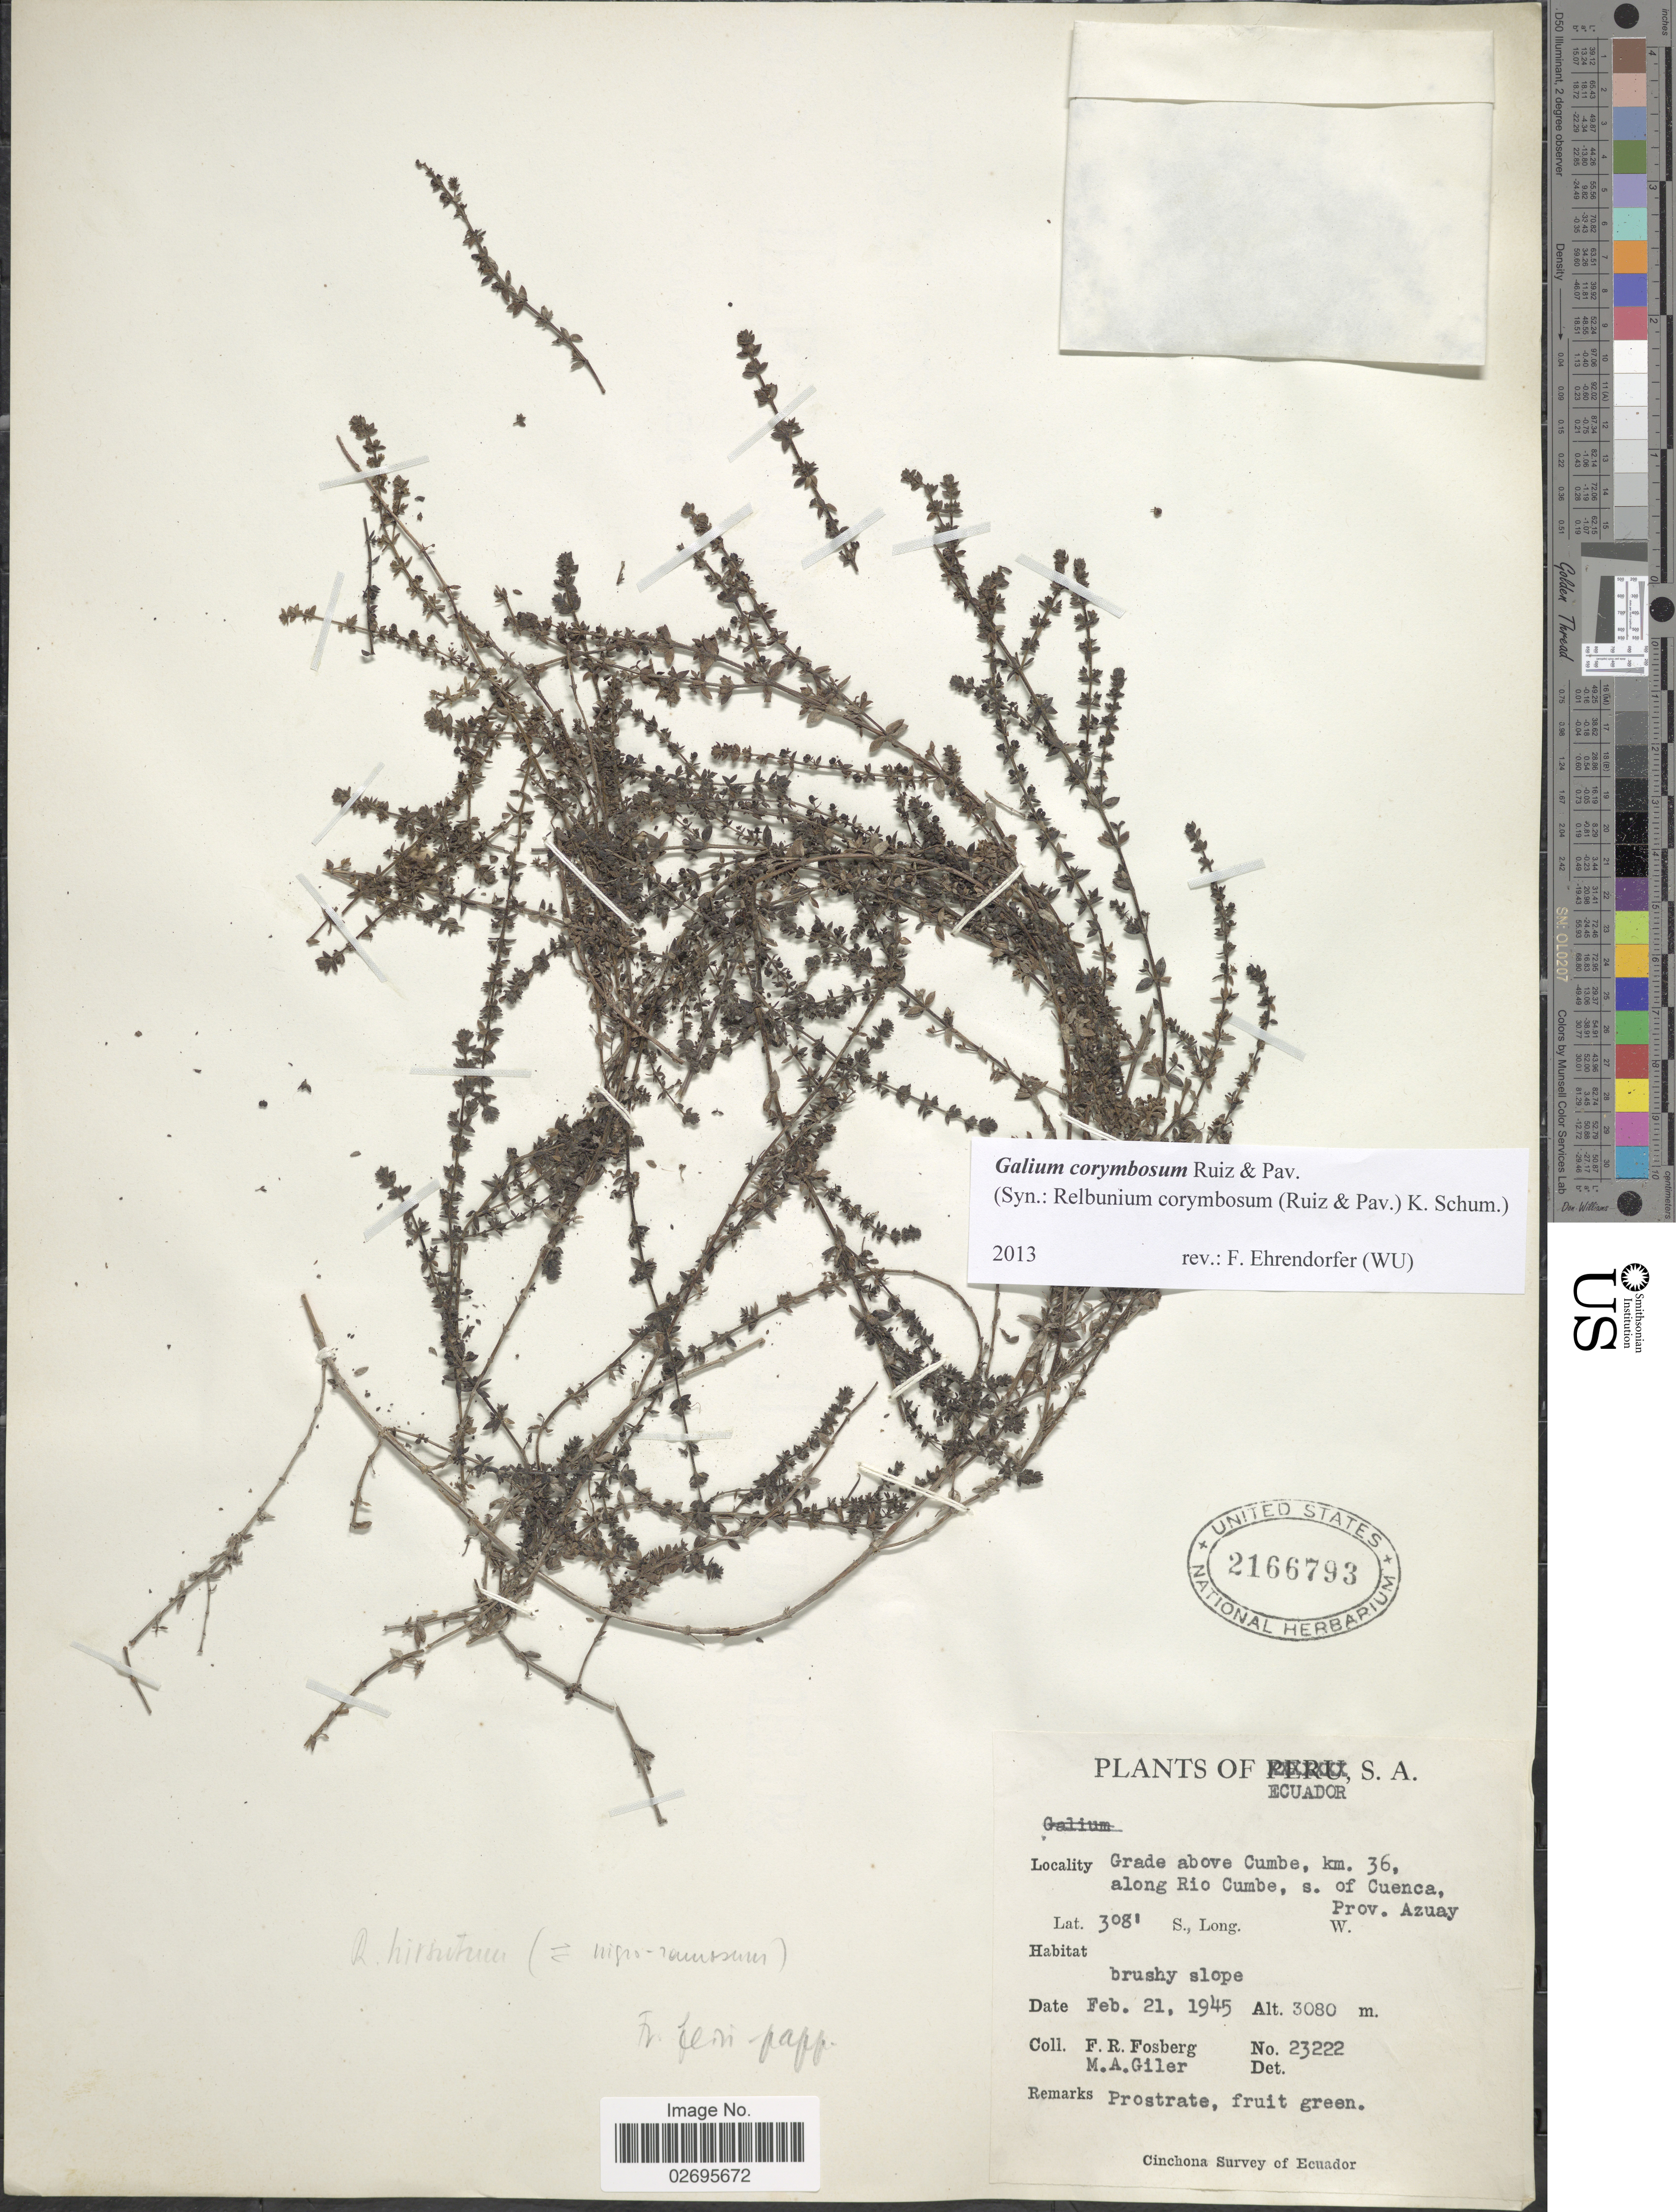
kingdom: Plantae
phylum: Tracheophyta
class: Magnoliopsida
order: Gentianales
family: Rubiaceae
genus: Galium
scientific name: Galium corymbosum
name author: Ruiz & Pav.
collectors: F. R. Fosberg & M. Giler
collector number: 23222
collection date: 1945-02-21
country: Ecuador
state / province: Azuay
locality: Grade above CUmbe, km. 36 along Rio Cumbe, s. of Cuenca, Prov. Azuay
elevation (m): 3080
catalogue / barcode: US 2166793